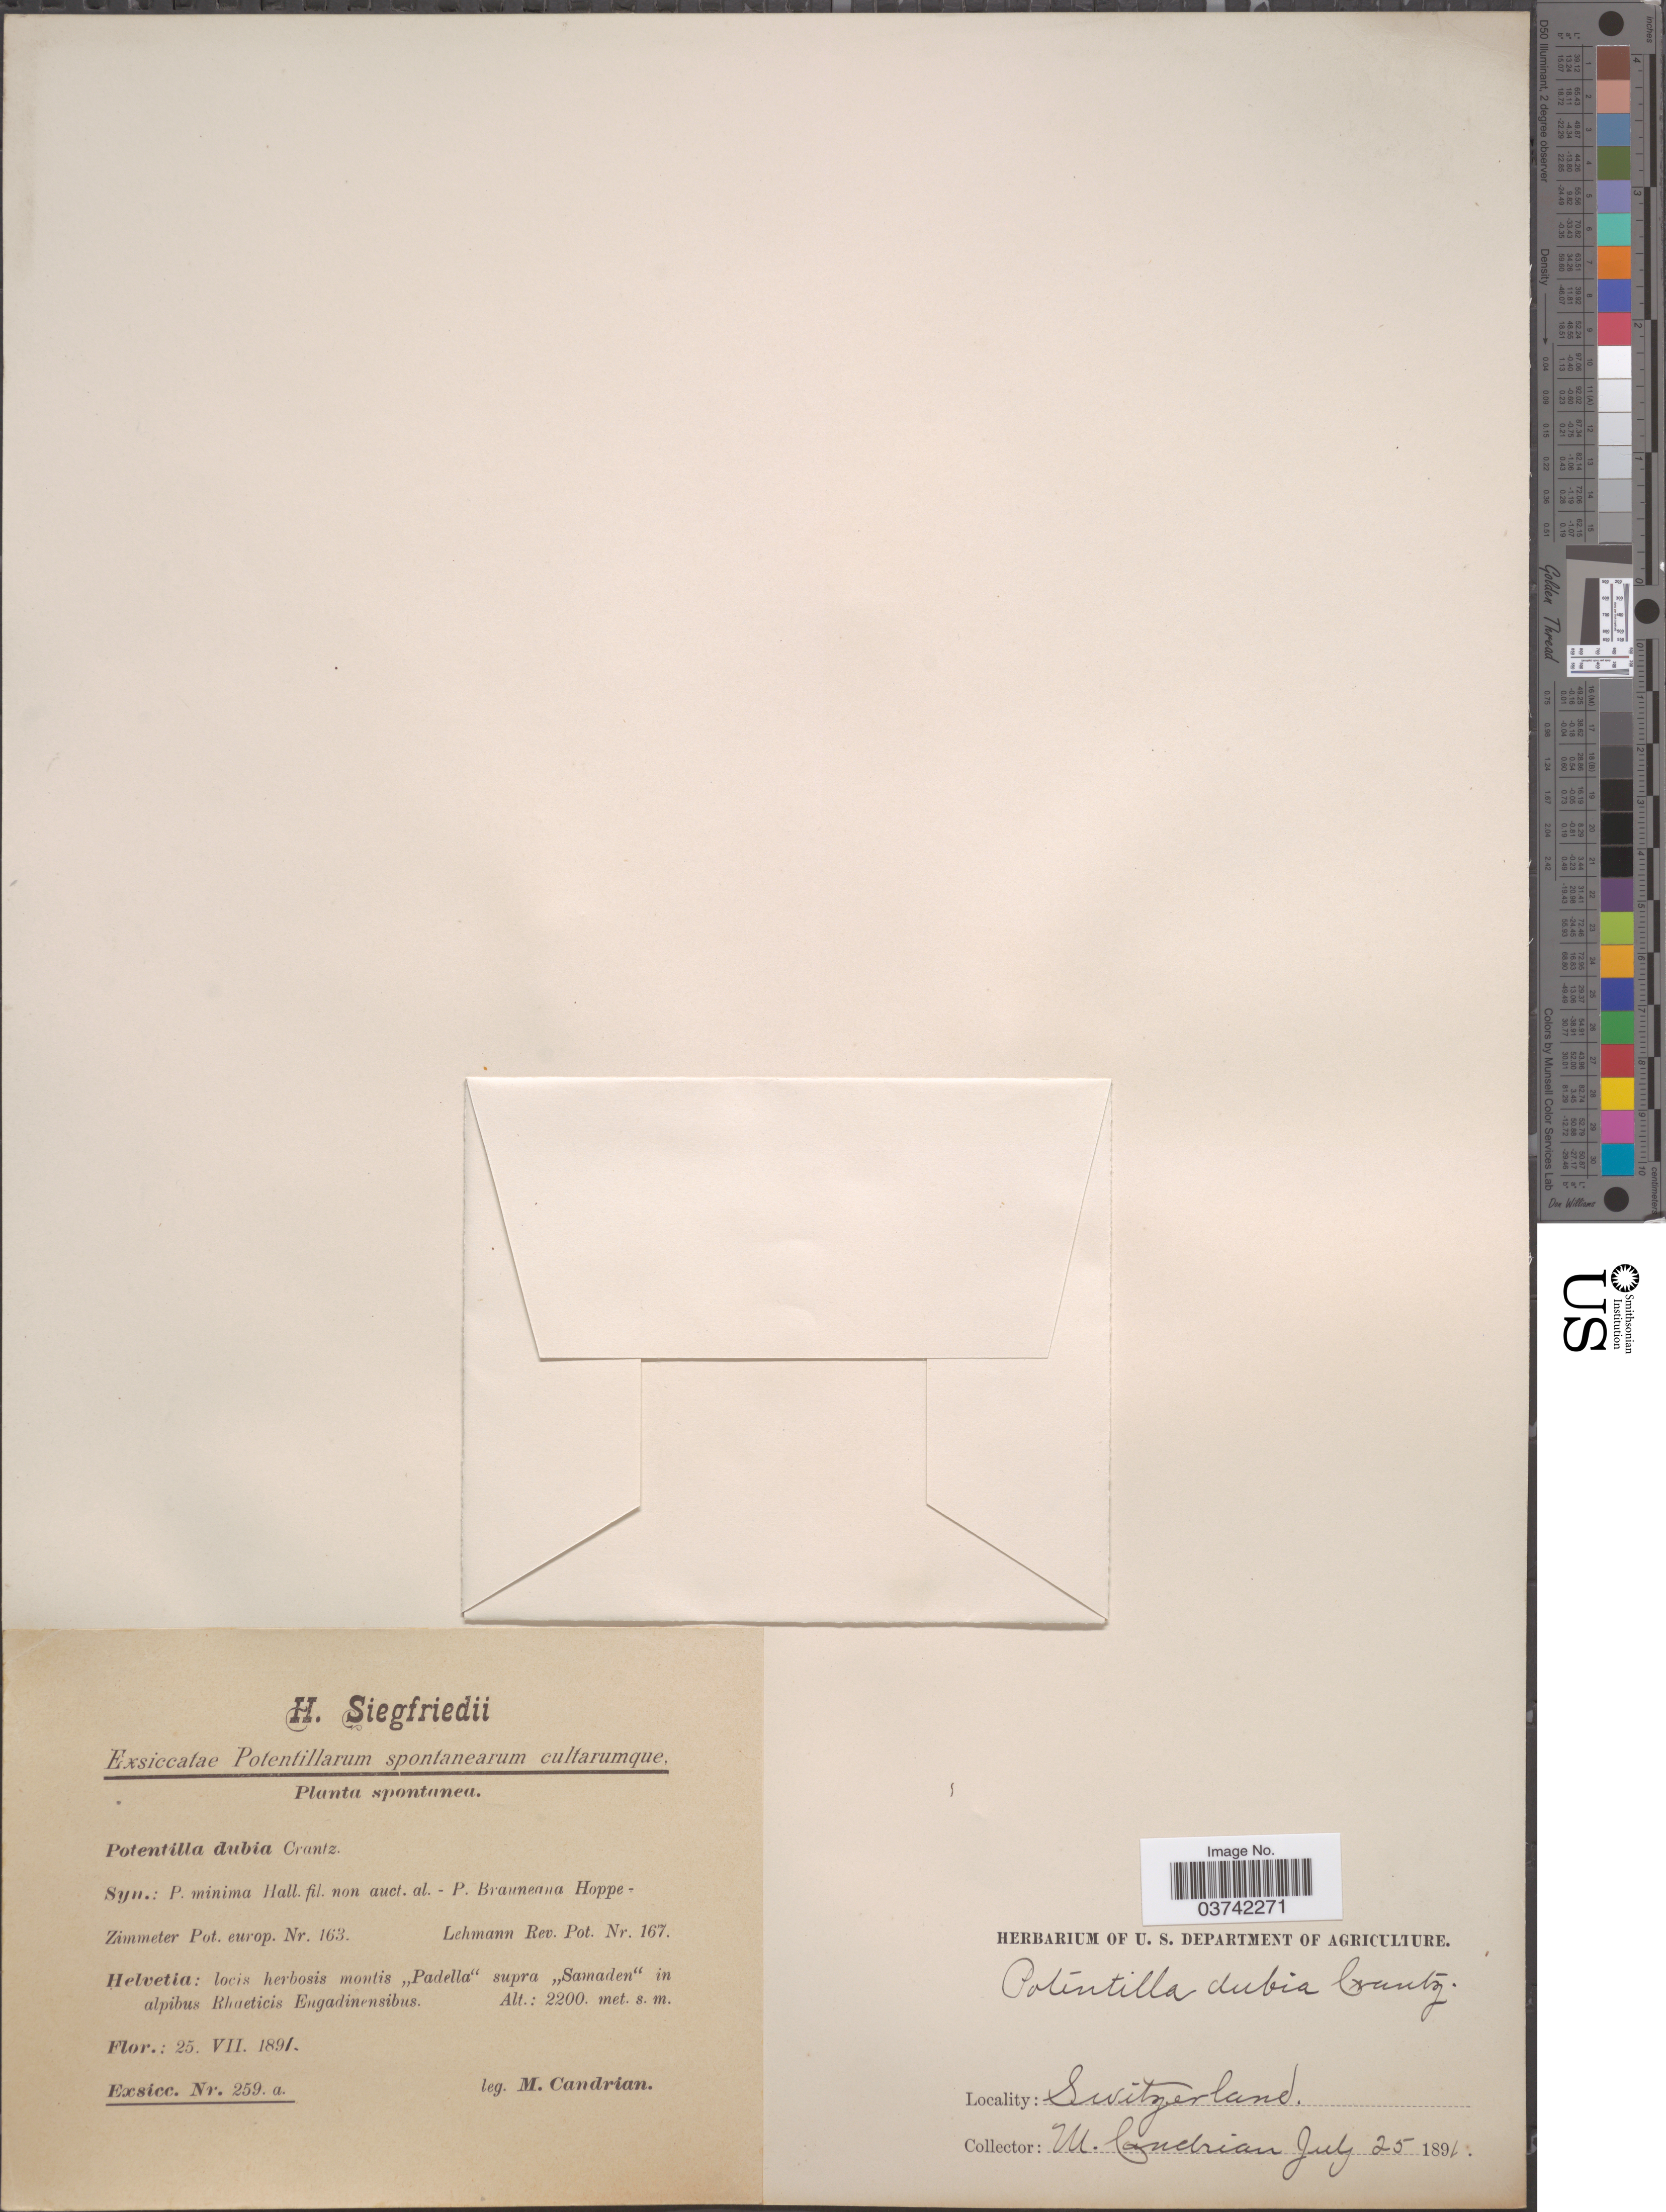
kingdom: Plantae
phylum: Tracheophyta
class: Magnoliopsida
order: Rosales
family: Rosaceae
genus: Potentilla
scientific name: Potentilla dubia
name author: Moench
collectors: M. Candrian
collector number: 259a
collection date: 1891-07-25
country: Switzerland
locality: Helvetia: locis herbosis montis "Padella" supra "Samaden" in alpibus Rhaeticis Engadinensibus.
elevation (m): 2200